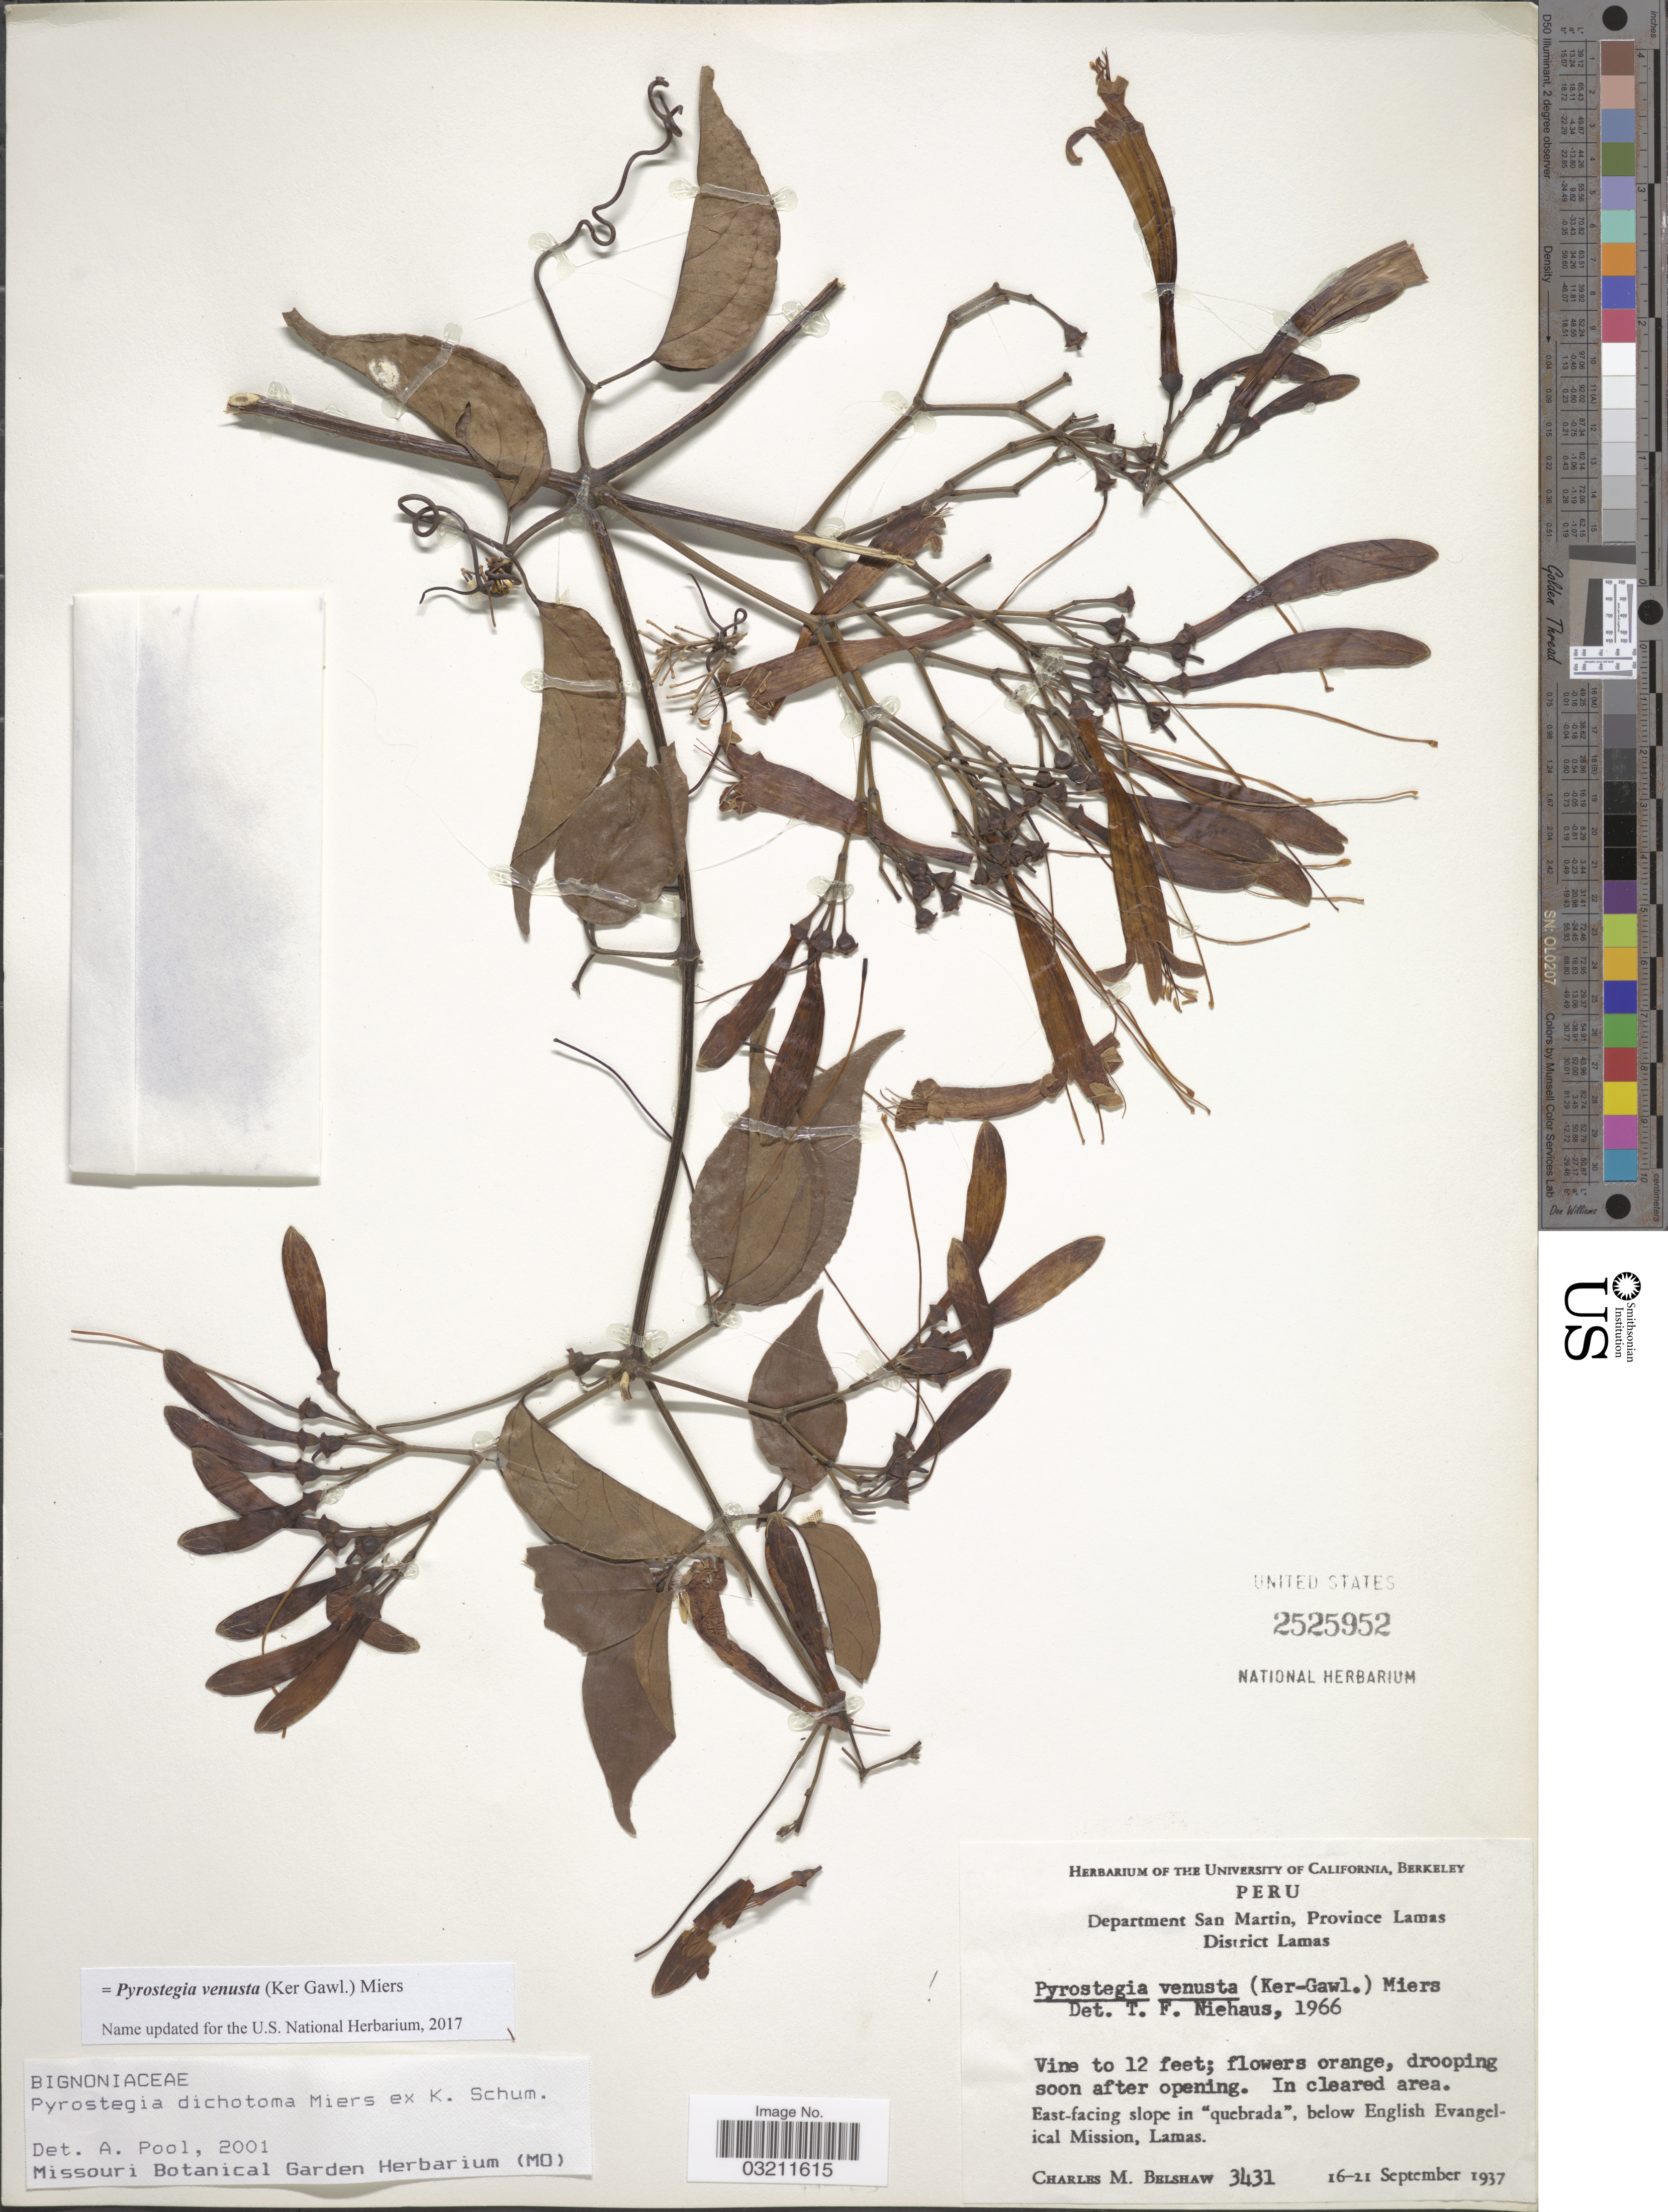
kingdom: Plantae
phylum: Tracheophyta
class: Magnoliopsida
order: Lamiales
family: Bignoniaceae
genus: Pyrostegia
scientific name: Pyrostegia venusta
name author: (Ker Gawl.) Miers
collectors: C. Shaw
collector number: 3431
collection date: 1937-09-16/1937-09-21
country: Peru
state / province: San Martín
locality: Department San Martin, Province Lamas. District Lamas. East-facing slope in "quebrada", below English Evangelical Mission, Lamas.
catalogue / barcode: US 2525952